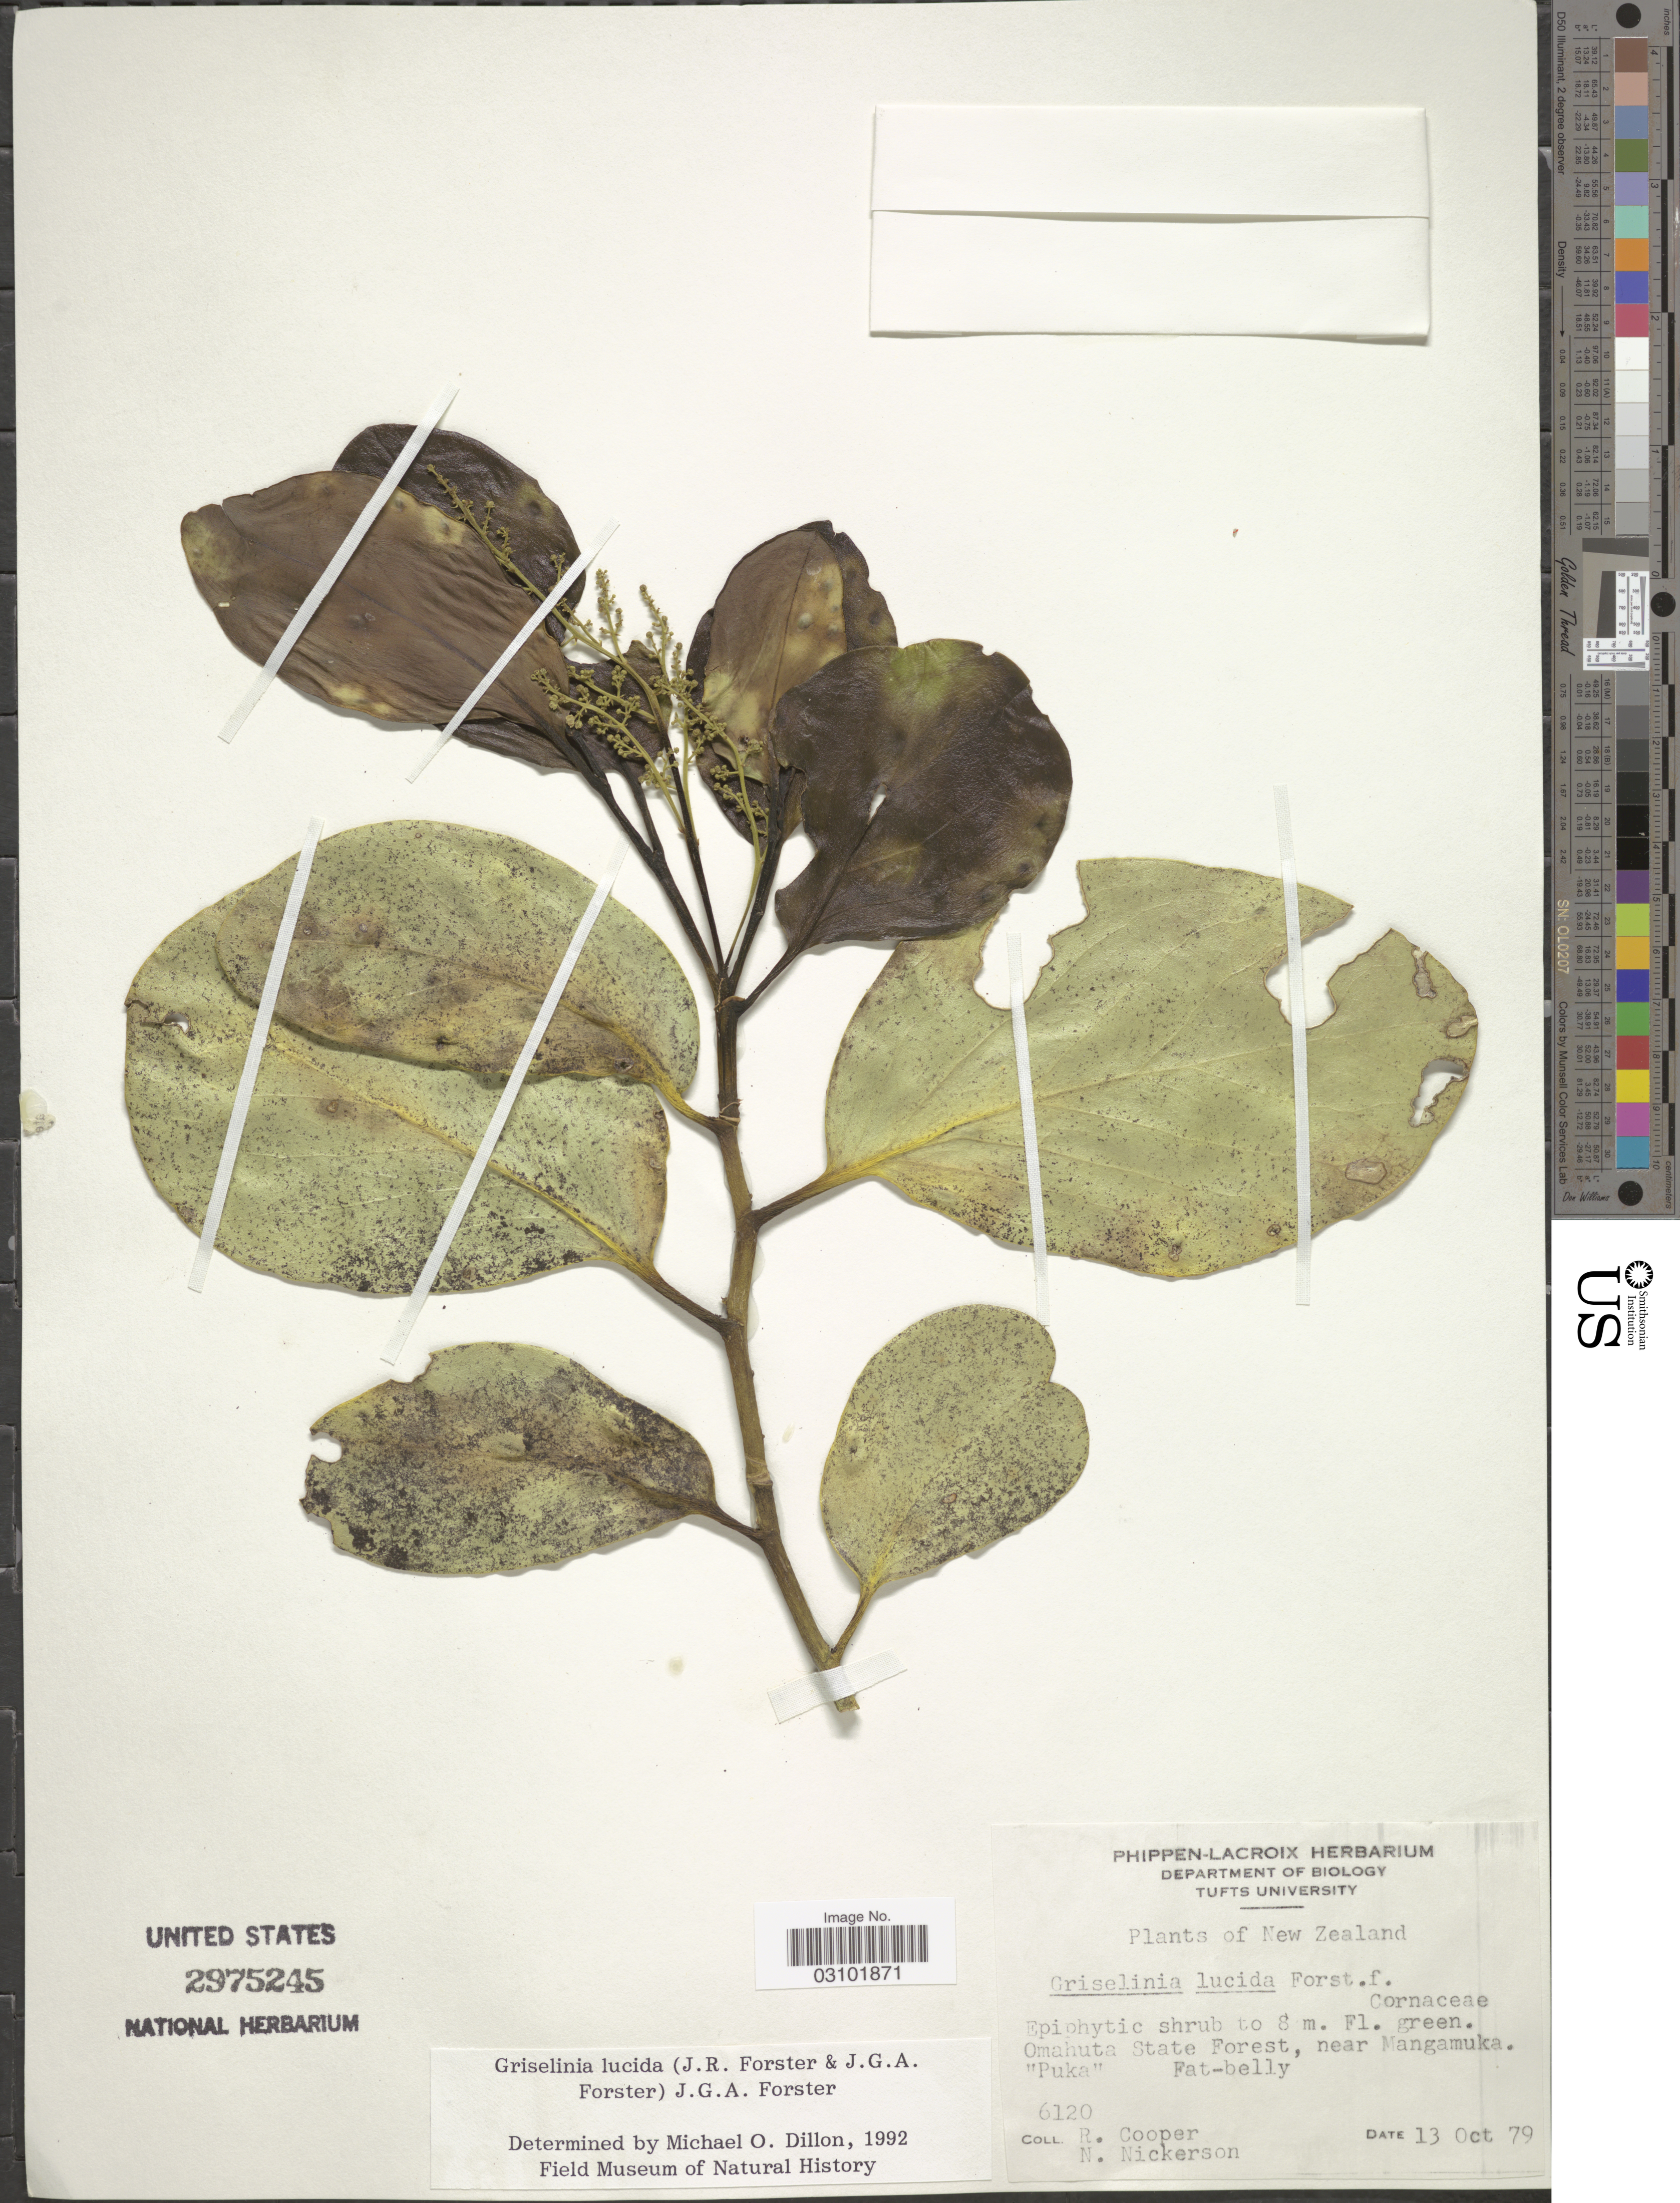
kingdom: Plantae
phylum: Tracheophyta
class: Magnoliopsida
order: Apiales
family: Griseliniaceae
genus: Griselinia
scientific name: Griselinia lucida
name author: (J.R. Forst. & G. Forst.) G. Forst.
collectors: R. Cooper & N. Nickerson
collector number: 6120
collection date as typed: Transcribed d/m/y: 13/10/79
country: New Zealand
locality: Omahuta State Forest, near Mangamuka.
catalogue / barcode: US 2975245